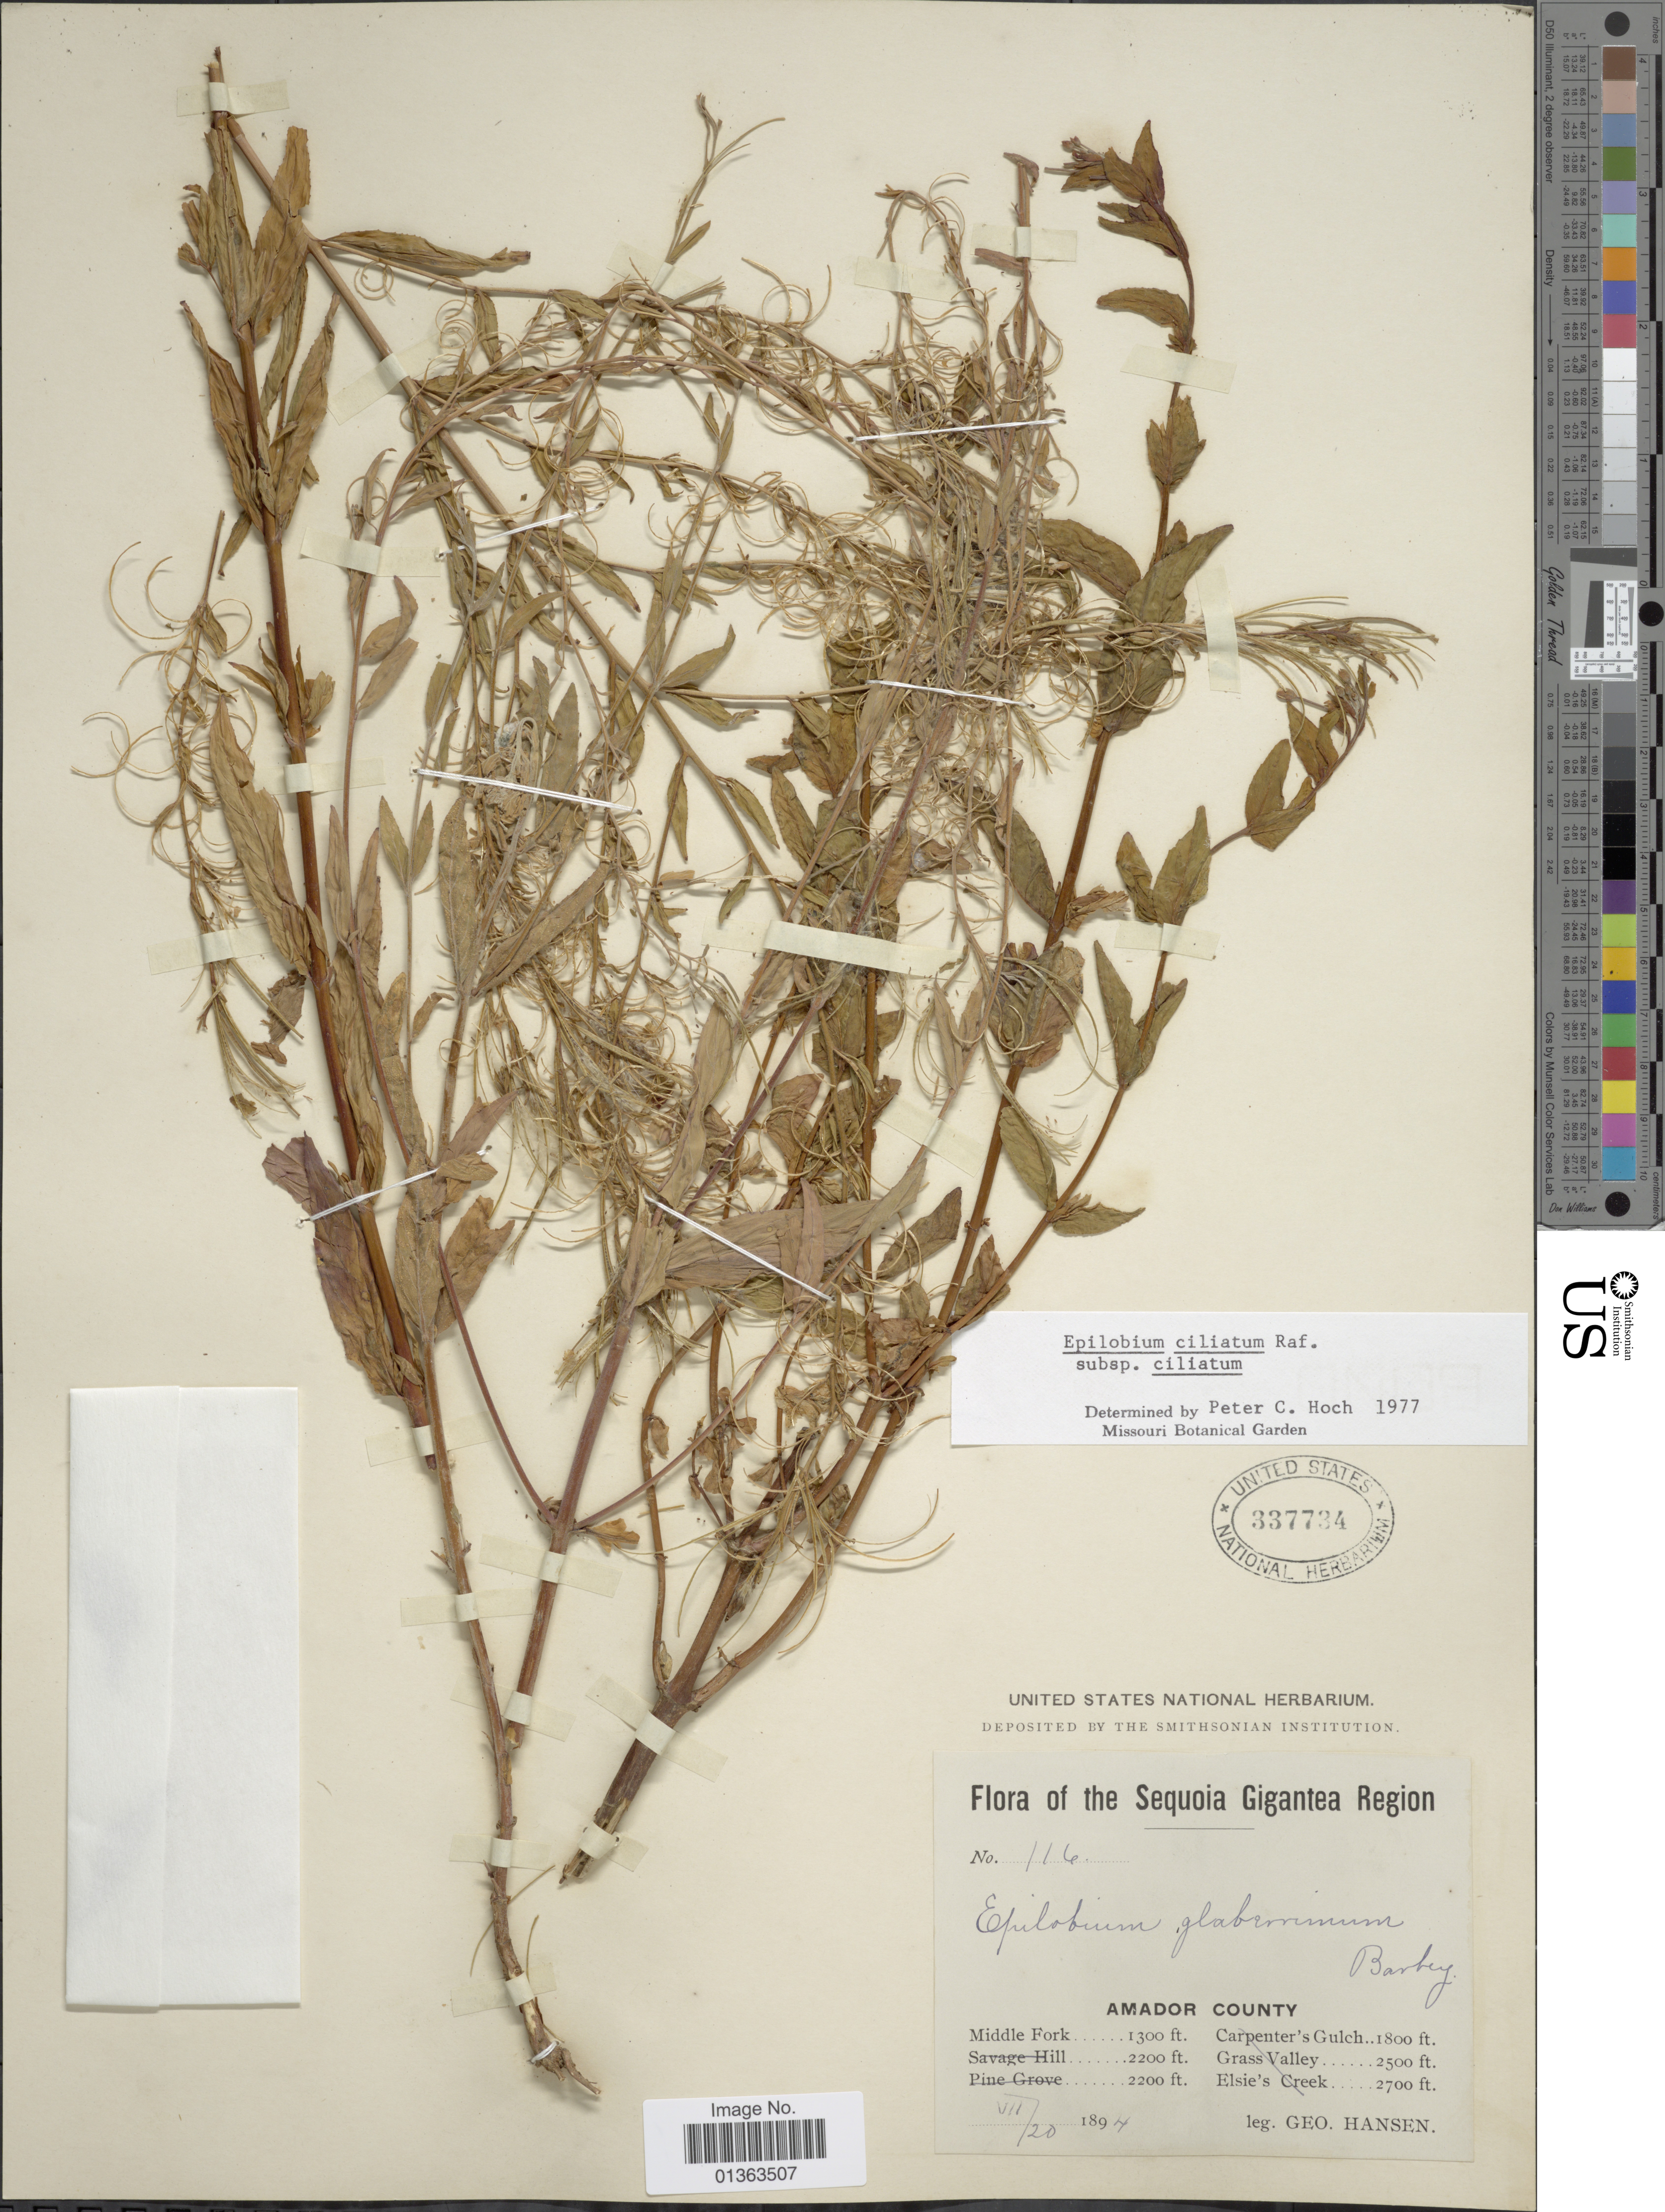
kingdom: Plantae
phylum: Tracheophyta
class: Magnoliopsida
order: Myrtales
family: Onagraceae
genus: Epilobium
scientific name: Epilobium ciliatum subsp. ciliatum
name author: Raf.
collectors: G. Hansen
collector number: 116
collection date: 1894-07-20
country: United States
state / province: California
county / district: Amador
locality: Sequoia Gigantea Region. Amador County. Middle Fork.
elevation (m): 396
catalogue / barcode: US 337734